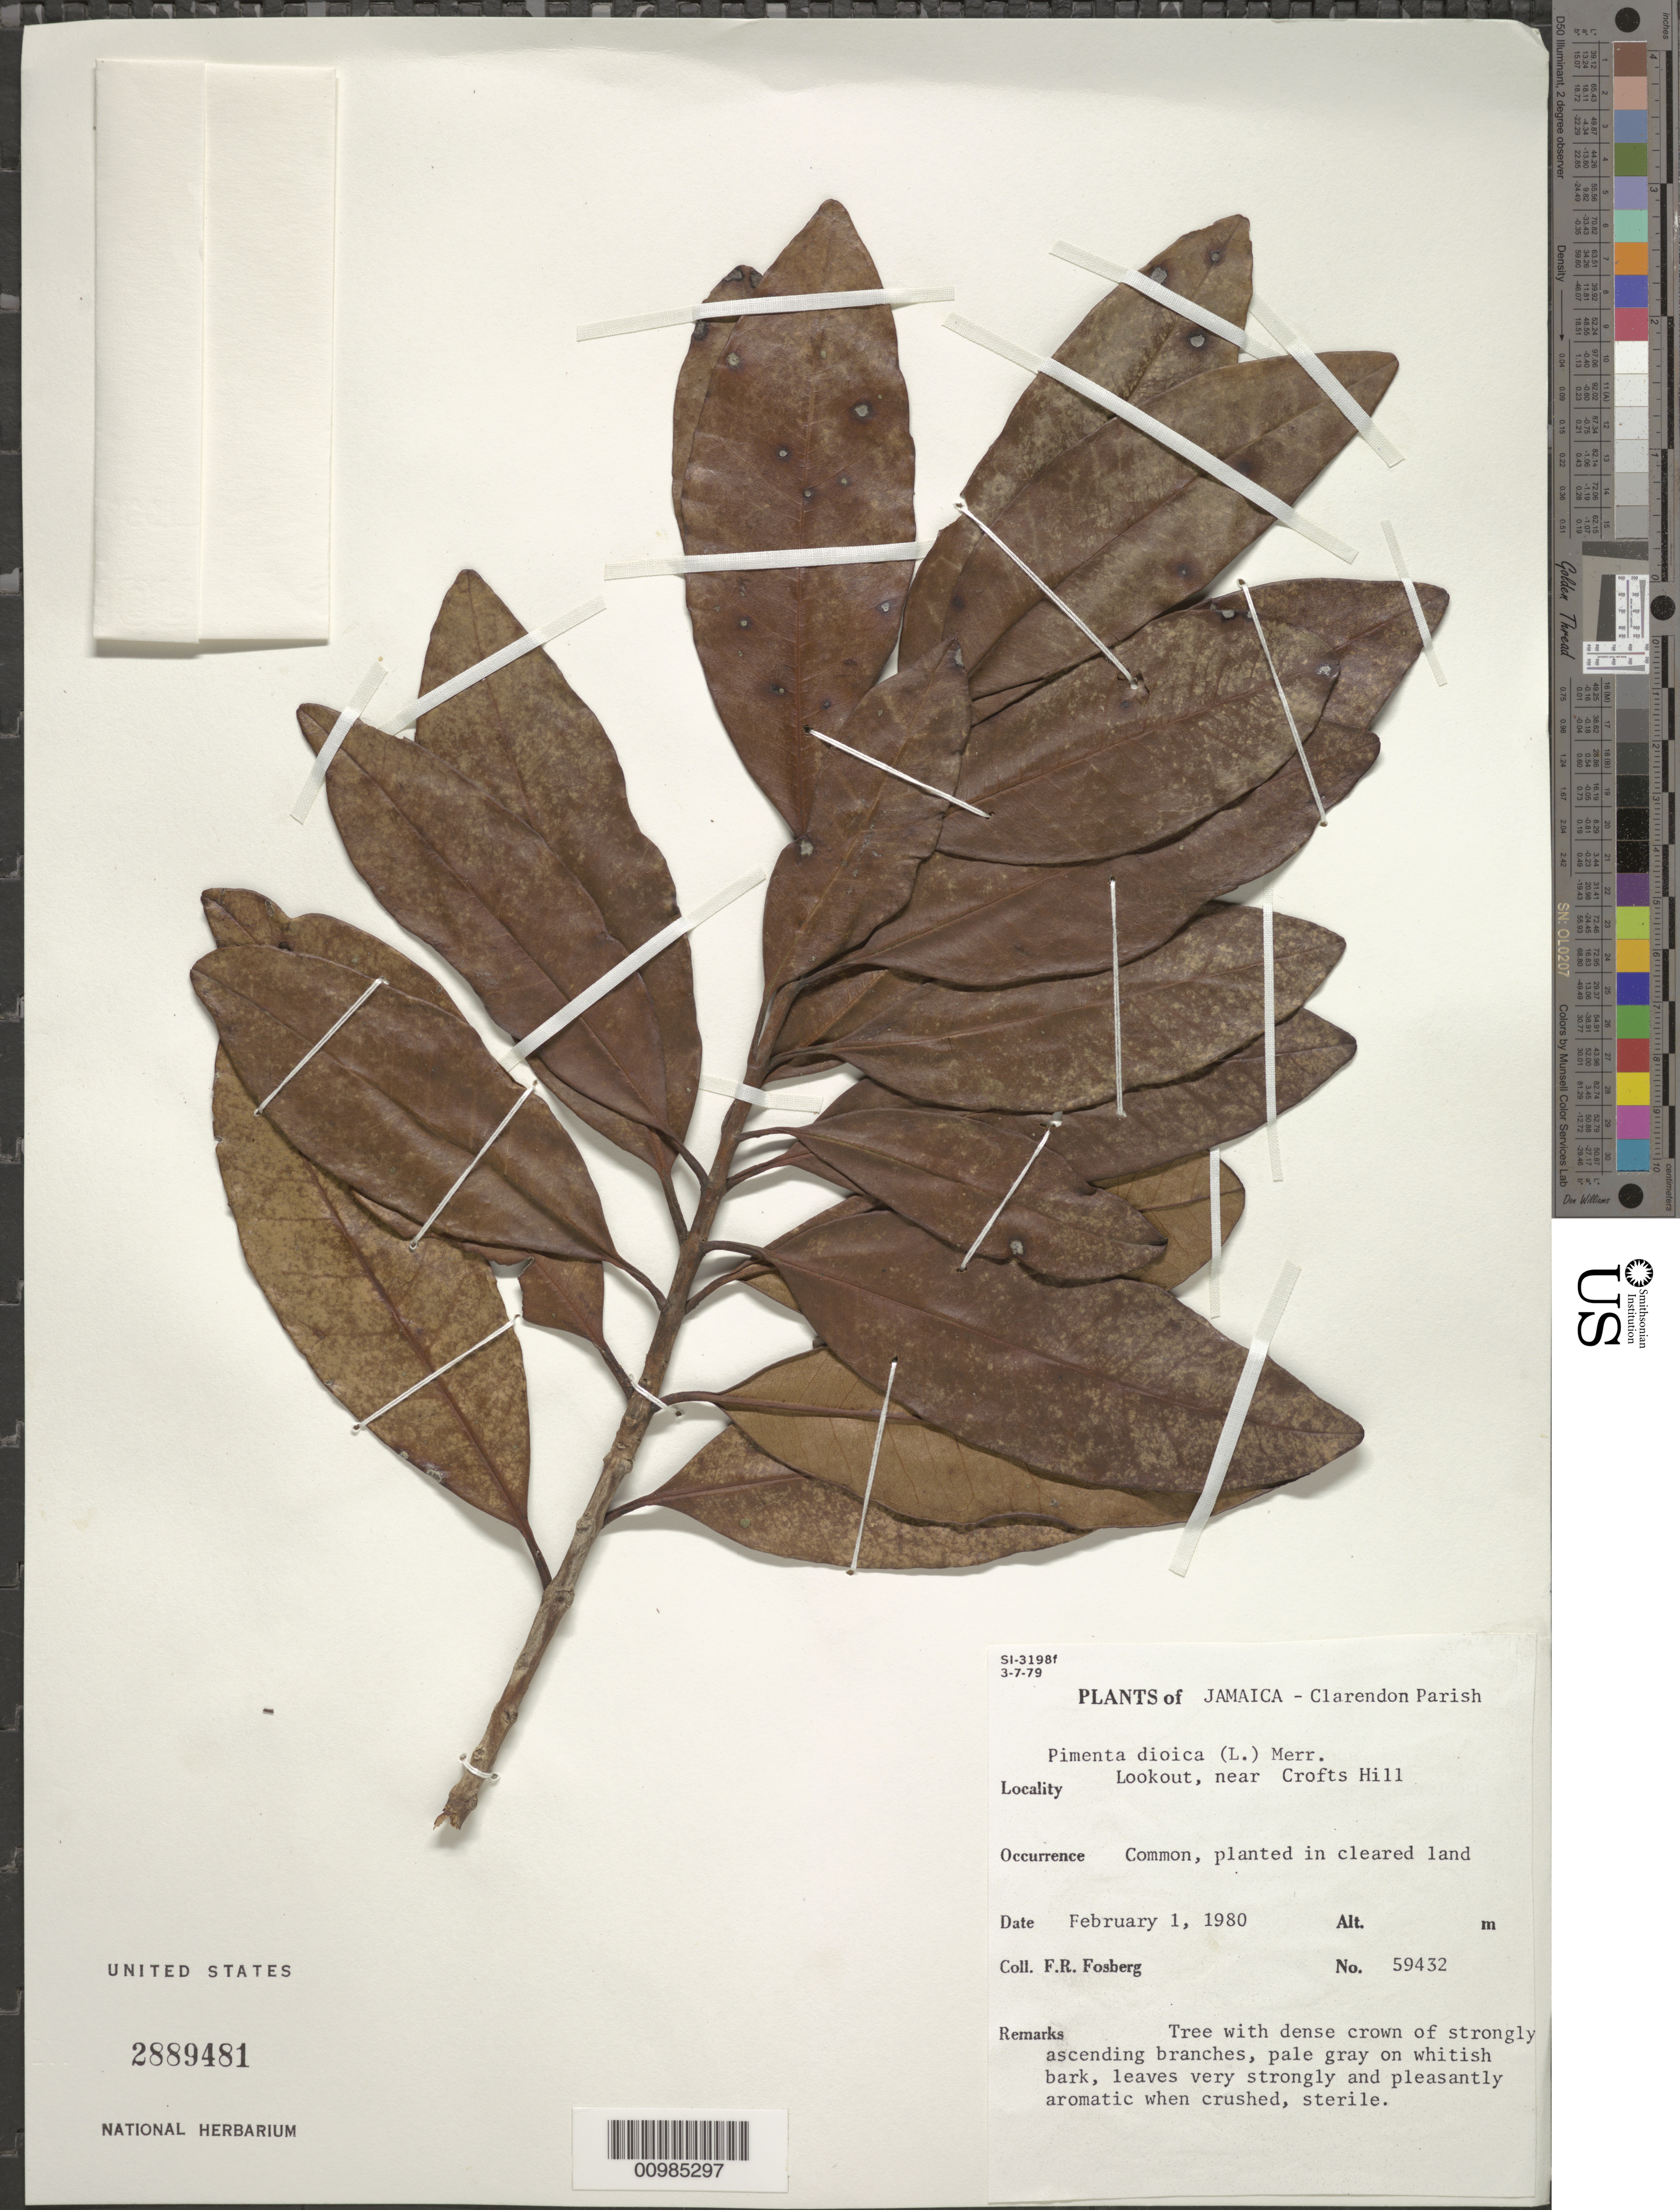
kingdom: Plantae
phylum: Tracheophyta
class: Magnoliopsida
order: Myrtales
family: Myrtaceae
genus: Pimenta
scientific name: Pimenta dioica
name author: (L.) Merr.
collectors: F. R. Fosberg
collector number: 59432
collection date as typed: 01 Feb 1980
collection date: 1980-02-01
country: Jamaica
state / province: Clarendon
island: Jamaica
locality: Lookout near Crofts Hill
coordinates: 0 N, 0 E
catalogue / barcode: US 2889481